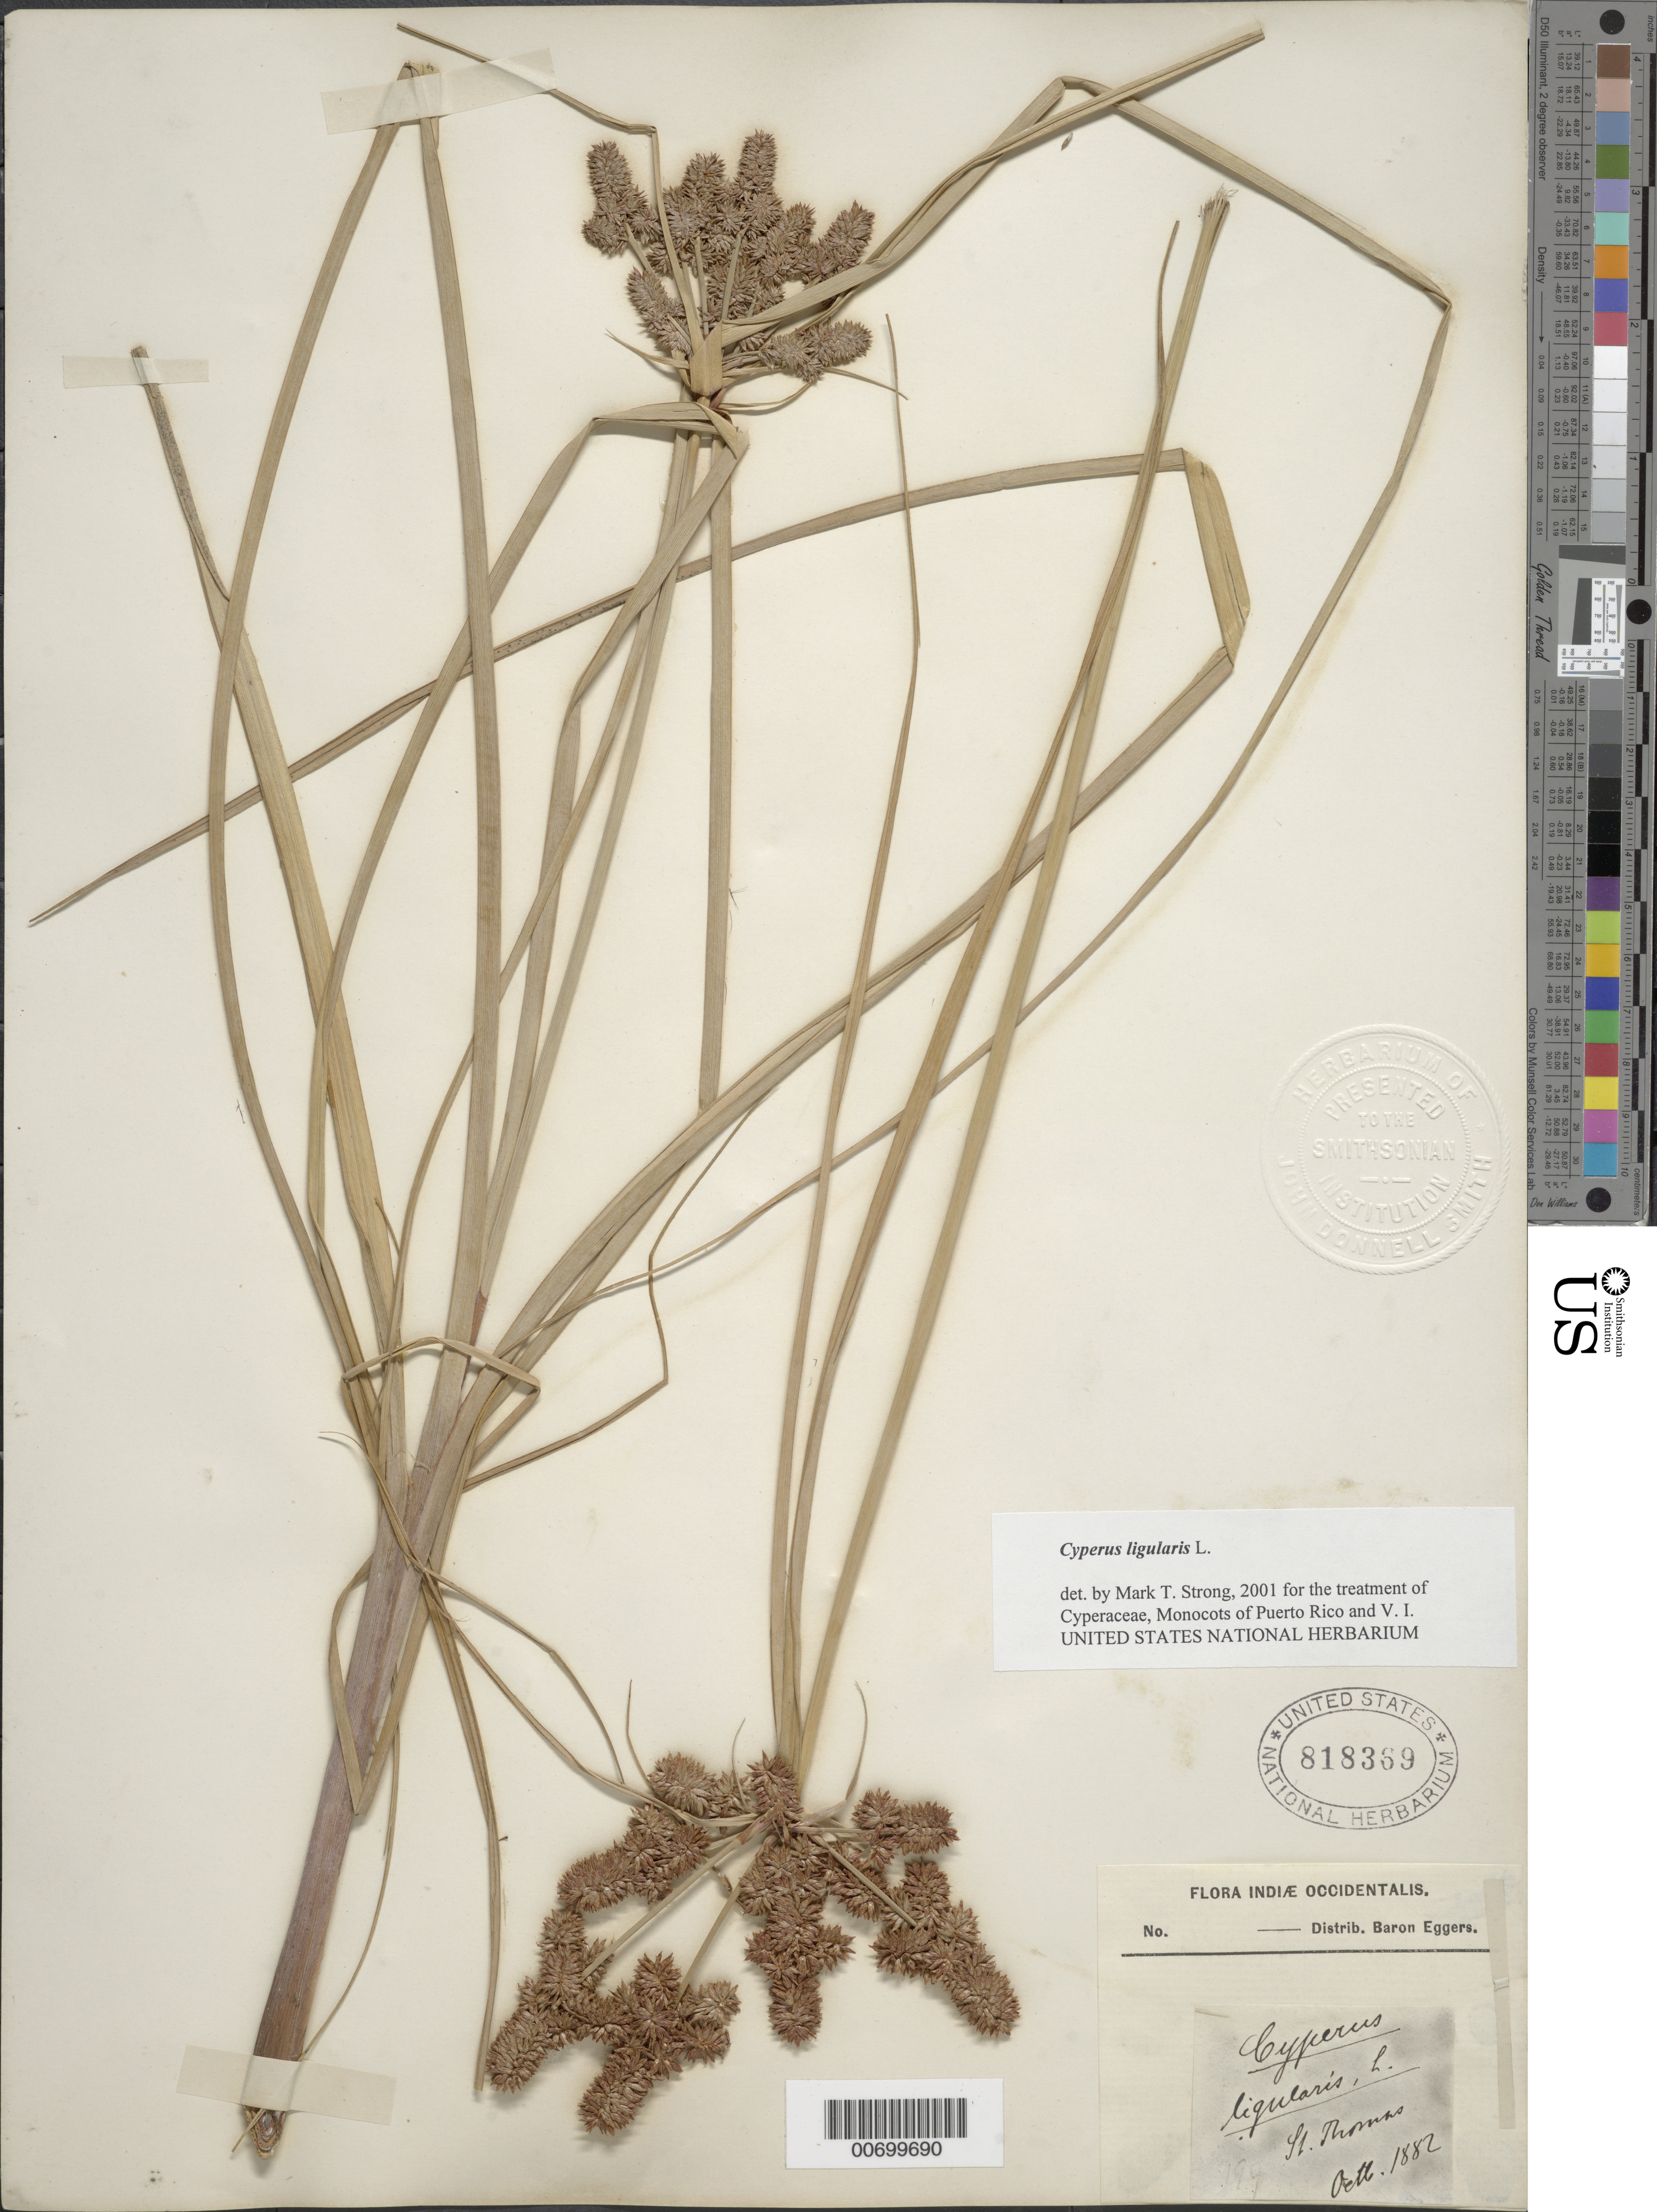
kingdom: Plantae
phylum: Tracheophyta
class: Liliopsida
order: Poales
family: Cyperaceae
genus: Cyperus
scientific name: Cyperus ligularis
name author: L.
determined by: Strong, M. T., (US), Smithsonian Institution - National Museum of Natural History (UNITED STATES)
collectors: H. F. A. von Eggers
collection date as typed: Oct 1882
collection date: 1882-10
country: U.S. Virgin Islands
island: St. Thomas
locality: St. Thomas.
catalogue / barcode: US 818369